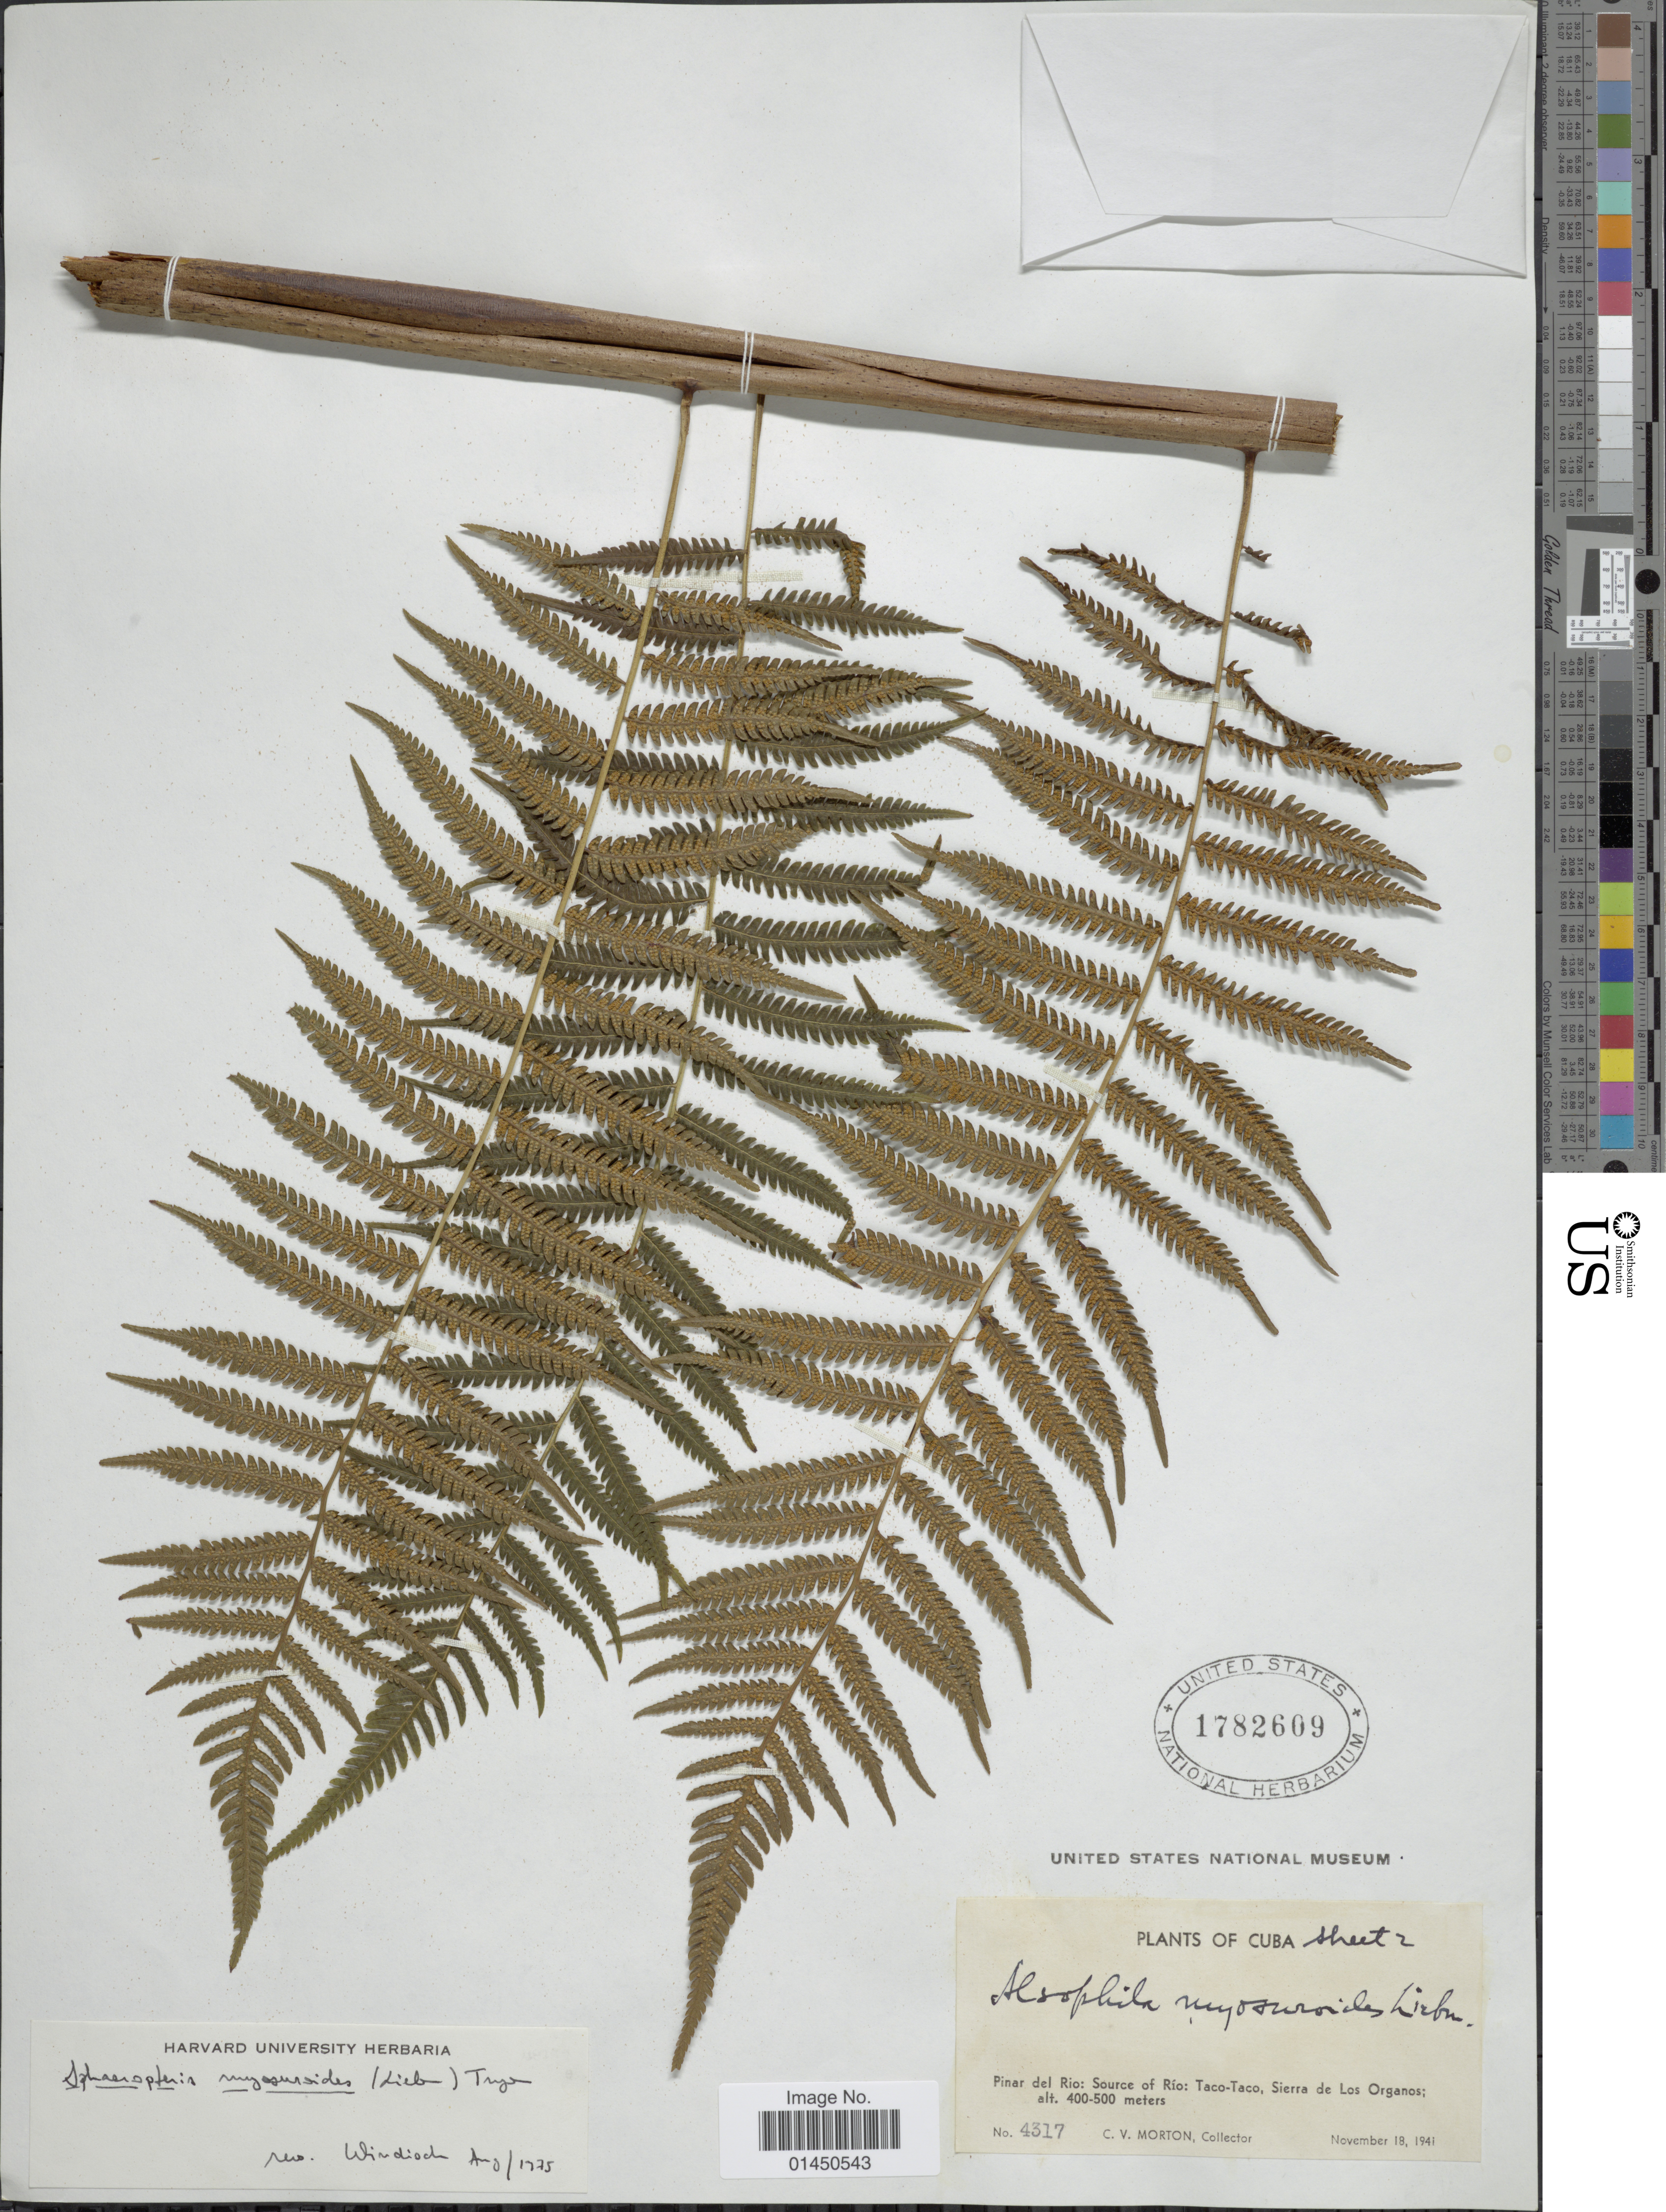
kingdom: Plantae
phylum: Tracheophyta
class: Polypodiopsida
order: Cyatheales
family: Cyatheaceae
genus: Cyathea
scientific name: Cyathea myosuriodes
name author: (Liebm.) Domin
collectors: C. V. Morton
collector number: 4317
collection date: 1941-11-18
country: Cuba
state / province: Pinar del Río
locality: Source of Rio: Taco-Taco, Sierra de Los Organos.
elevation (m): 400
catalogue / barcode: US 1782609